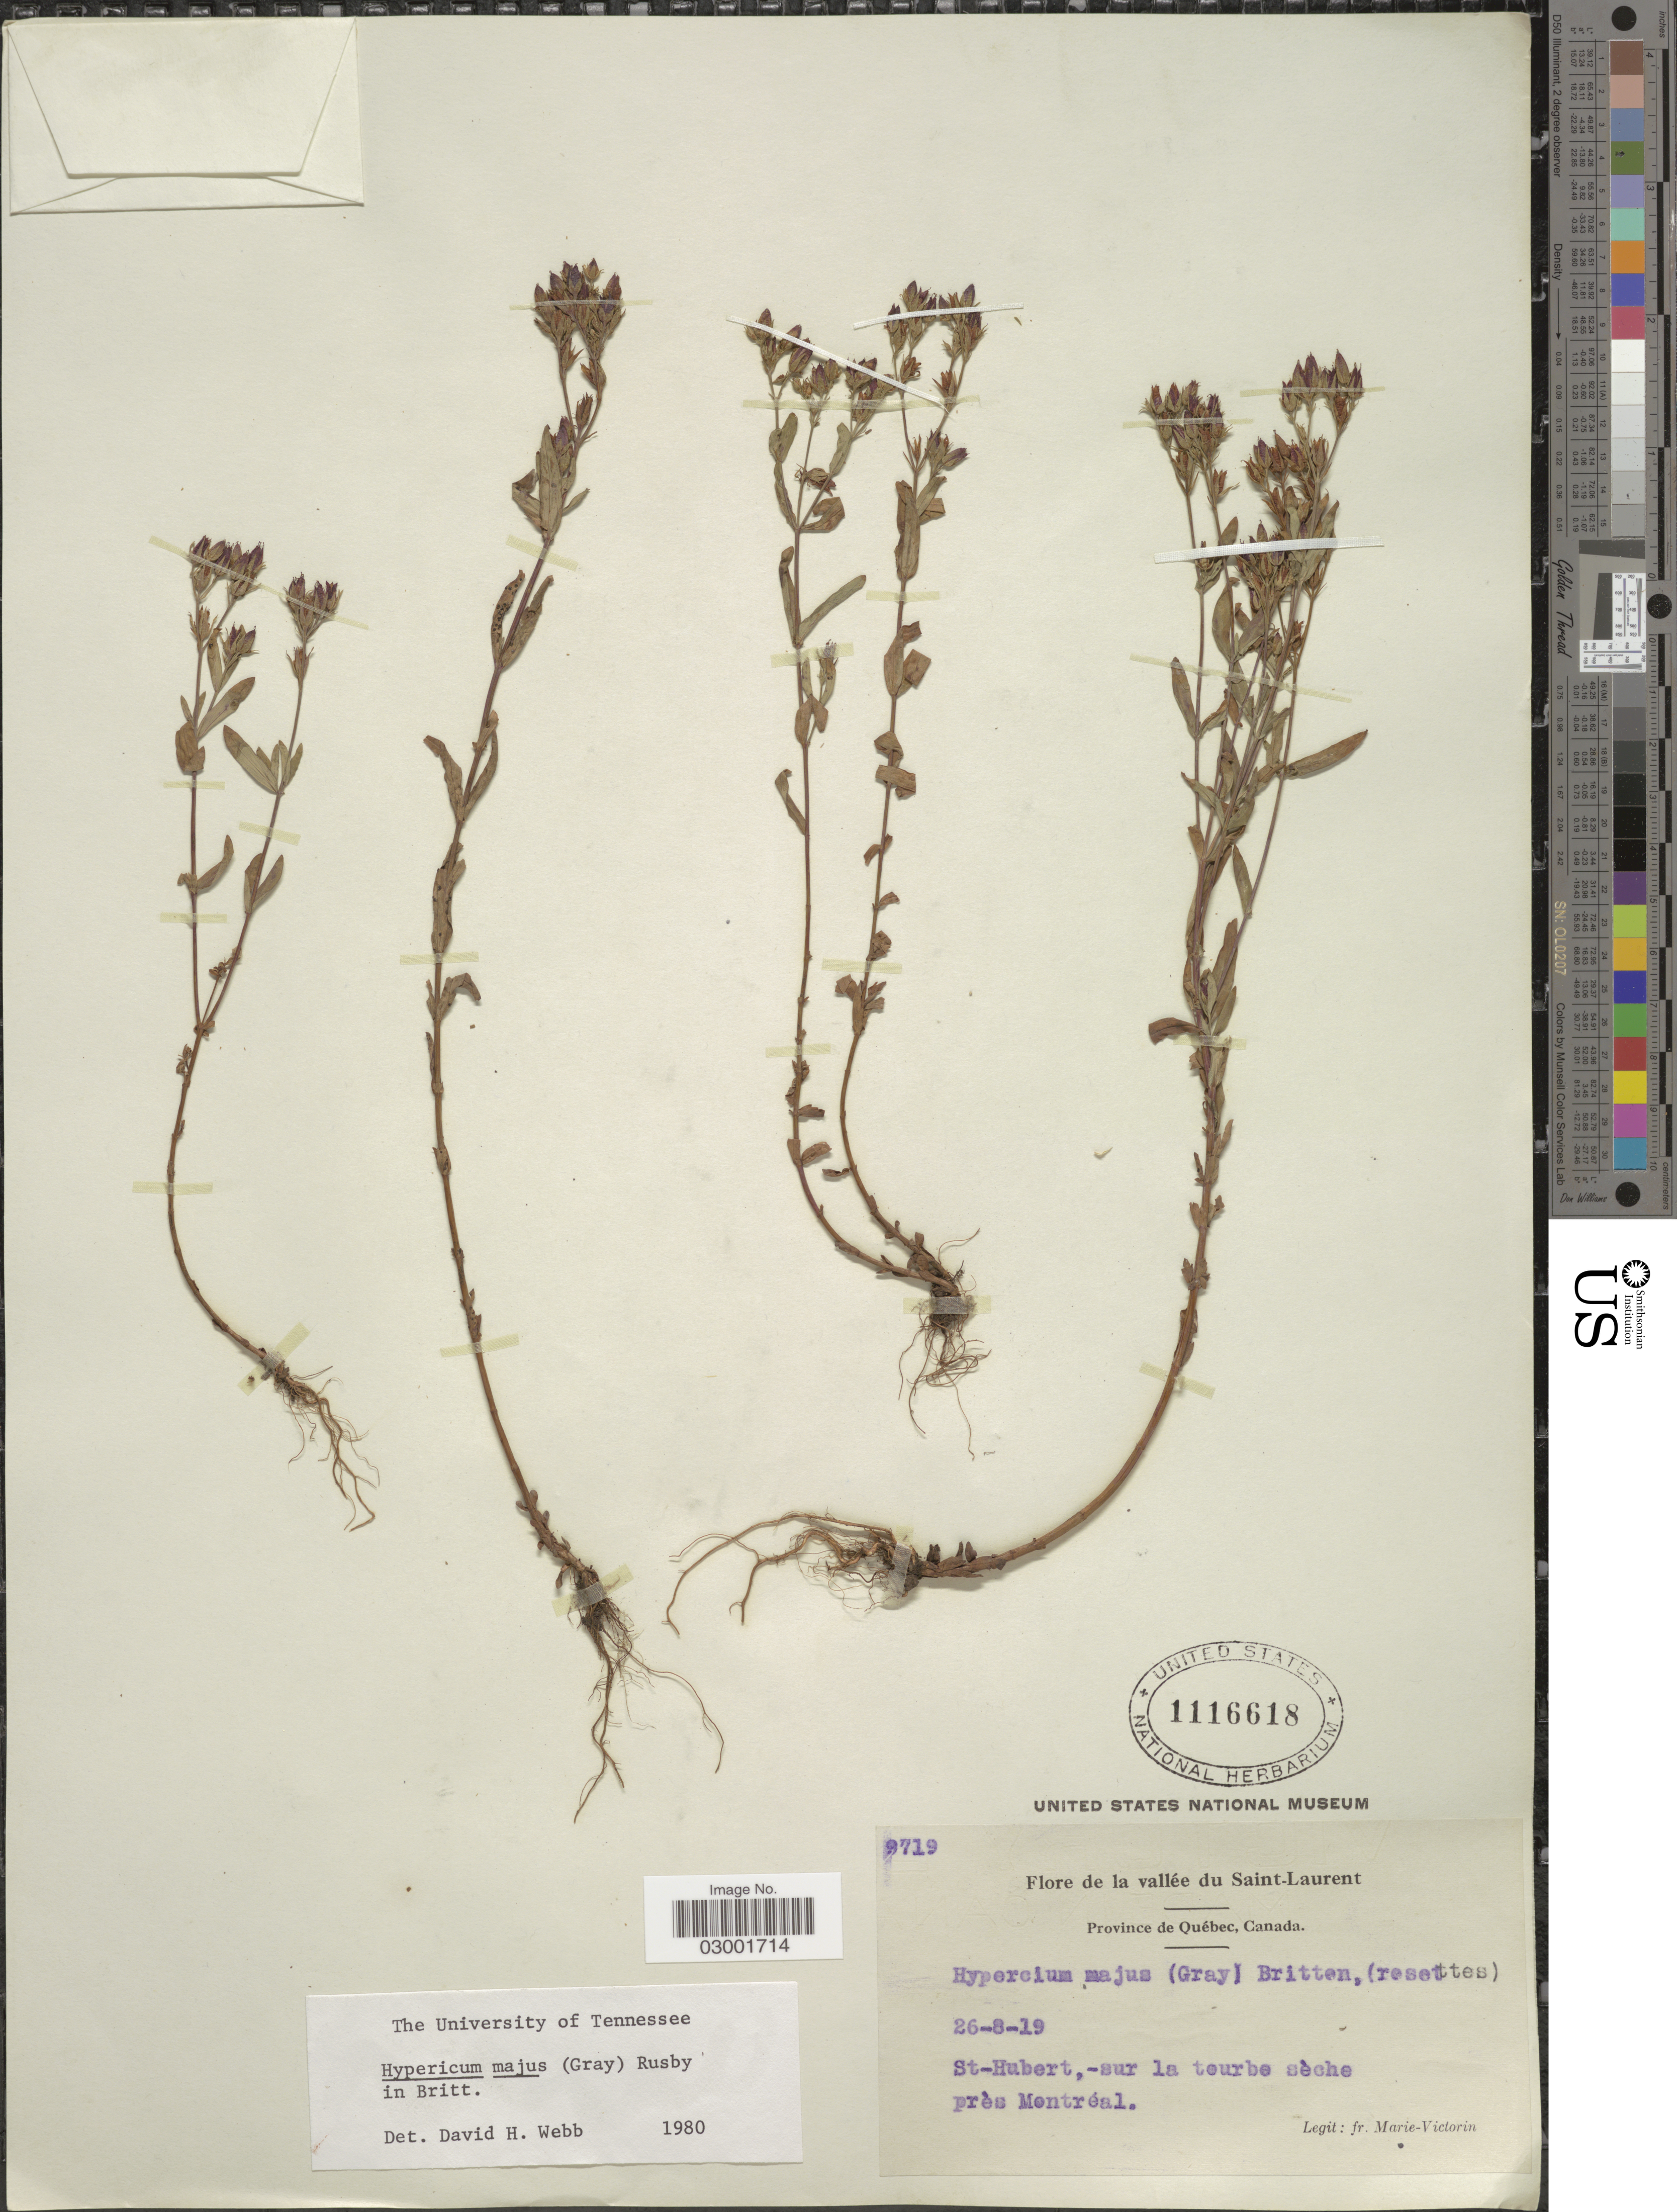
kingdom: Plantae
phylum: Tracheophyta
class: Magnoliopsida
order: Malpighiales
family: Hypericaceae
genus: Hypericum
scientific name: Hypericum majus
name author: (A. Gray) Britton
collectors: Fr. Marie-Victorin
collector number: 9719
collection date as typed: Transcribed d/m/y: 26/8/19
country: Canada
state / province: Quebec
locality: Vallée du Saint-Laurent. Province de Québec. St-Hubert,-sur la tourbe sèche près Montréal.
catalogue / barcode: US 1116618